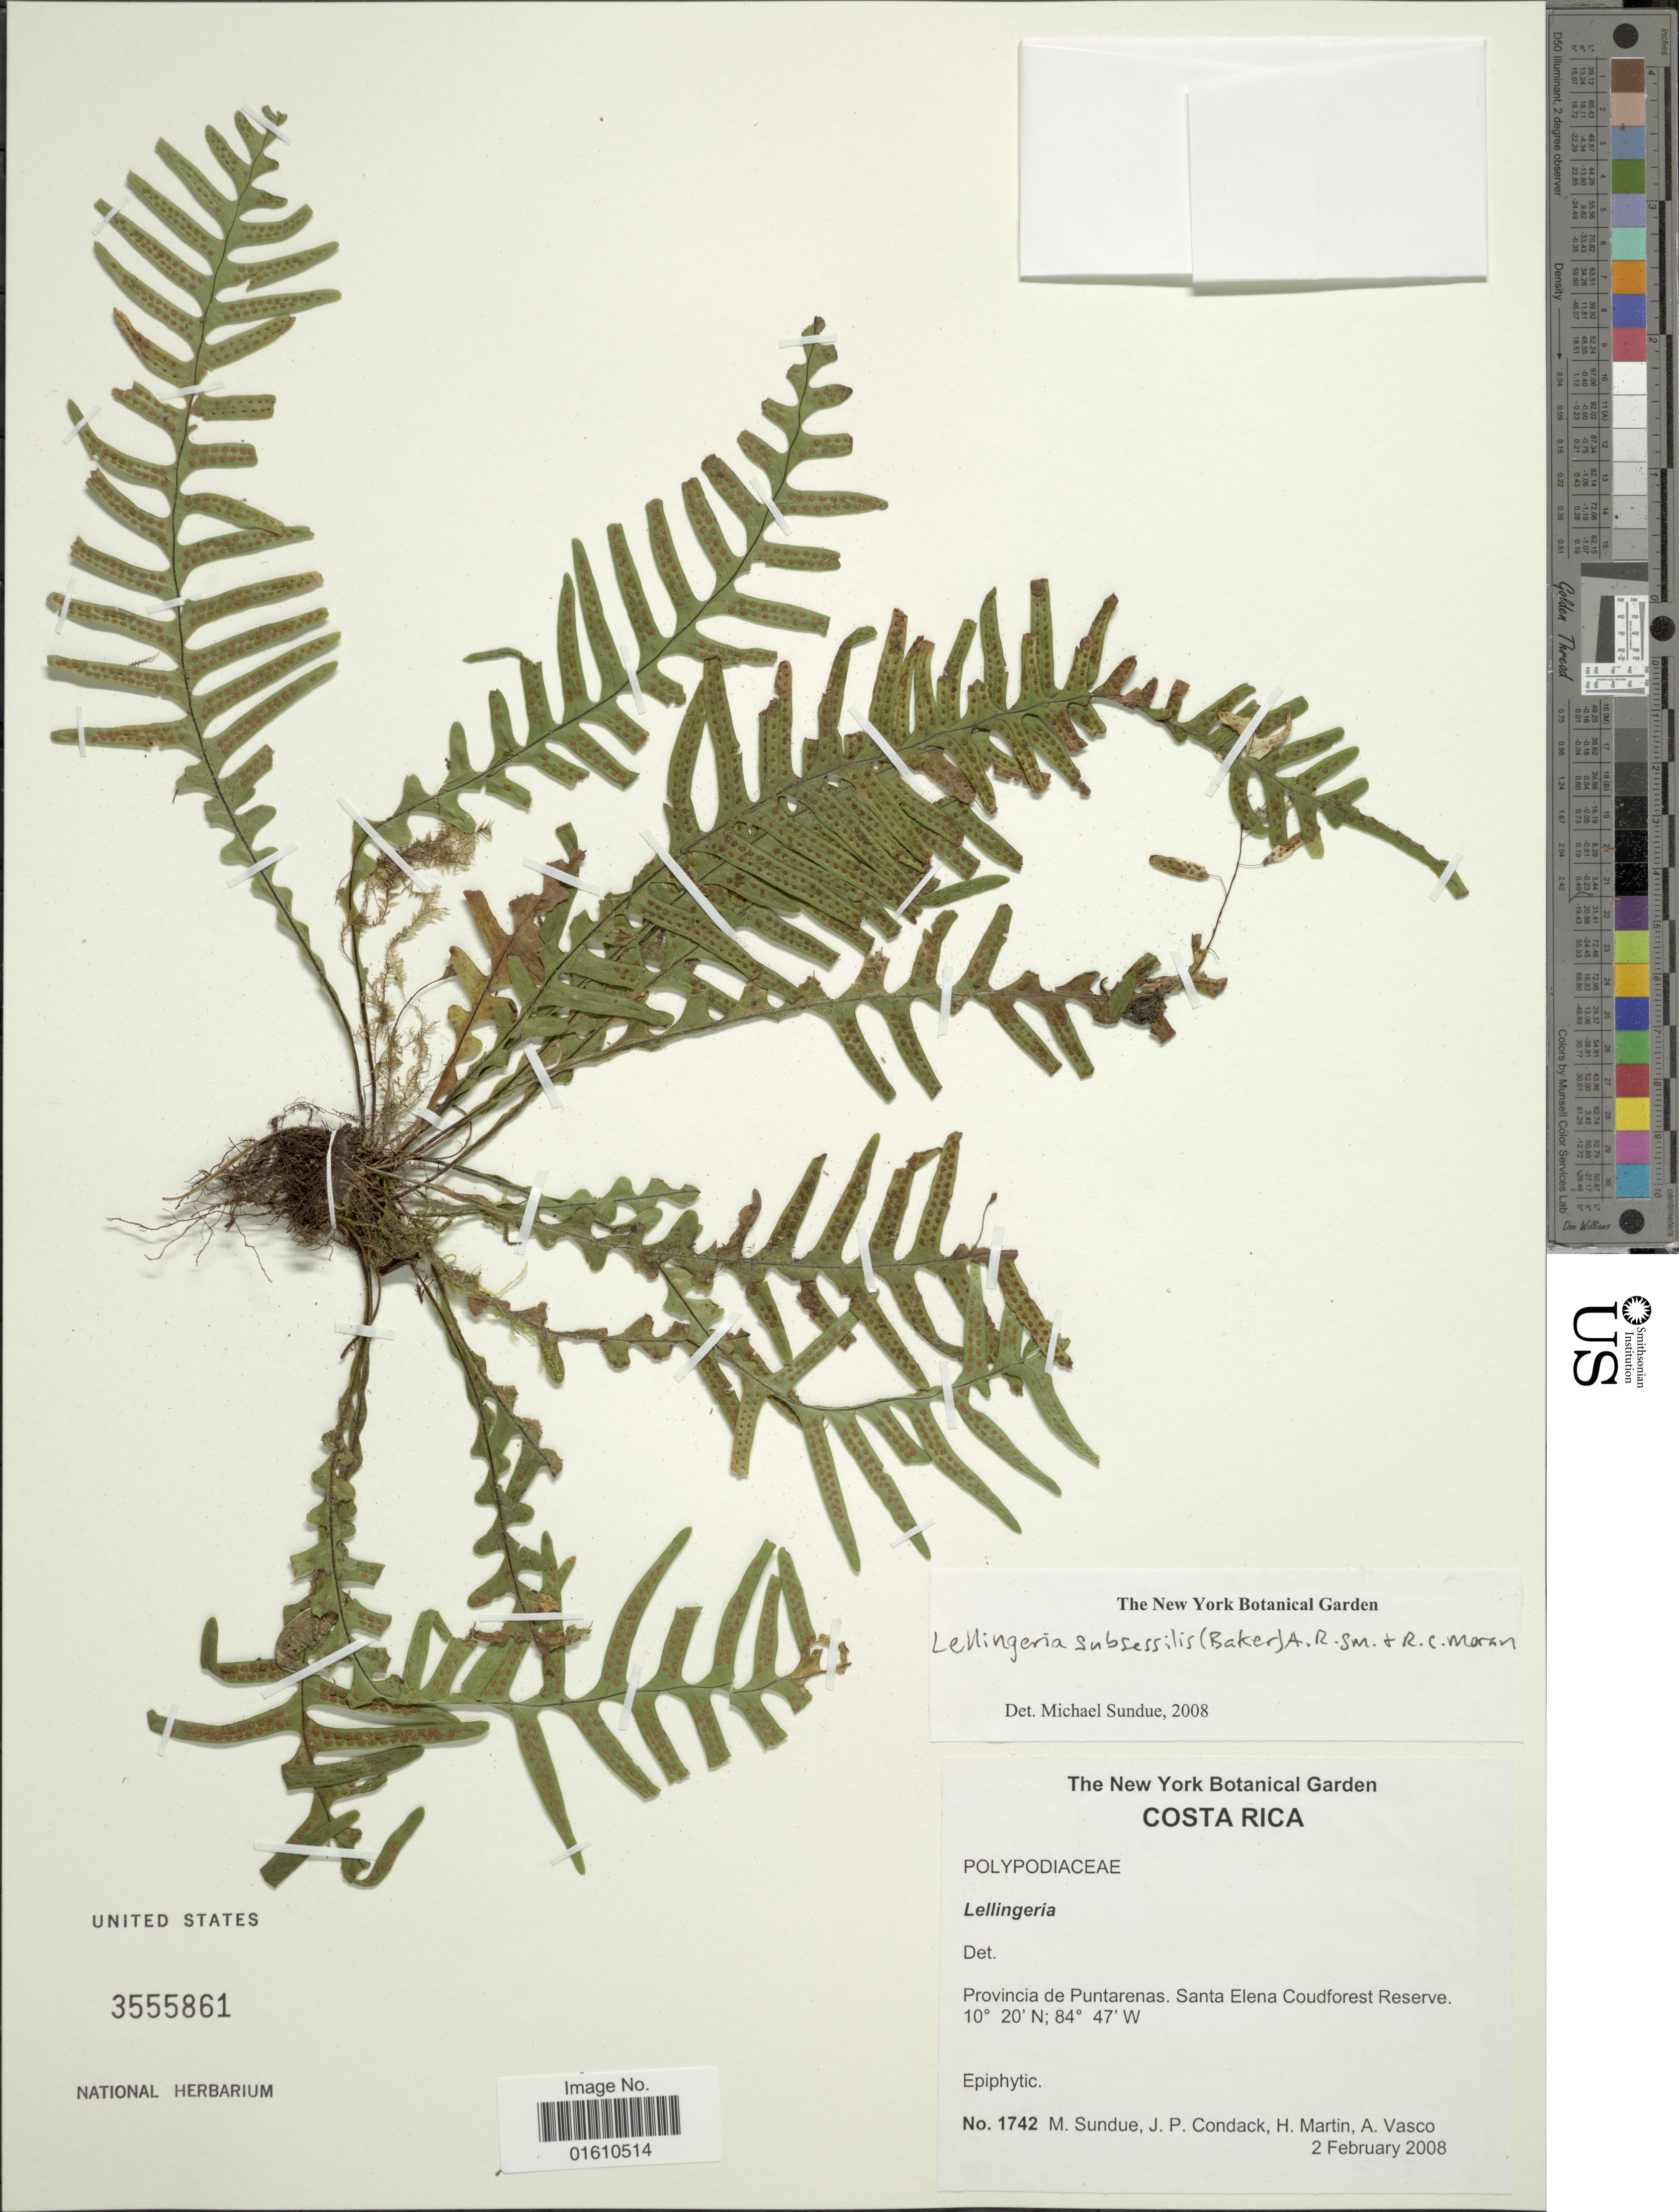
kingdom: Plantae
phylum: Tracheophyta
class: Polypodiopsida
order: Polypodiales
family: Polypodiaceae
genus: Lellingeria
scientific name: Lellingeria subsessilis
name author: (Baker) A.R. Sm. & R.C. Moran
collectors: M. Sundue, J. Condack, H. Martin & A. Vasco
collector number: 1742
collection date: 2008-02-02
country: Costa Rica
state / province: Puntarenas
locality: Provincia de Puntarenas, Santa Elena Coudforest Reserve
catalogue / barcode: US 3555861